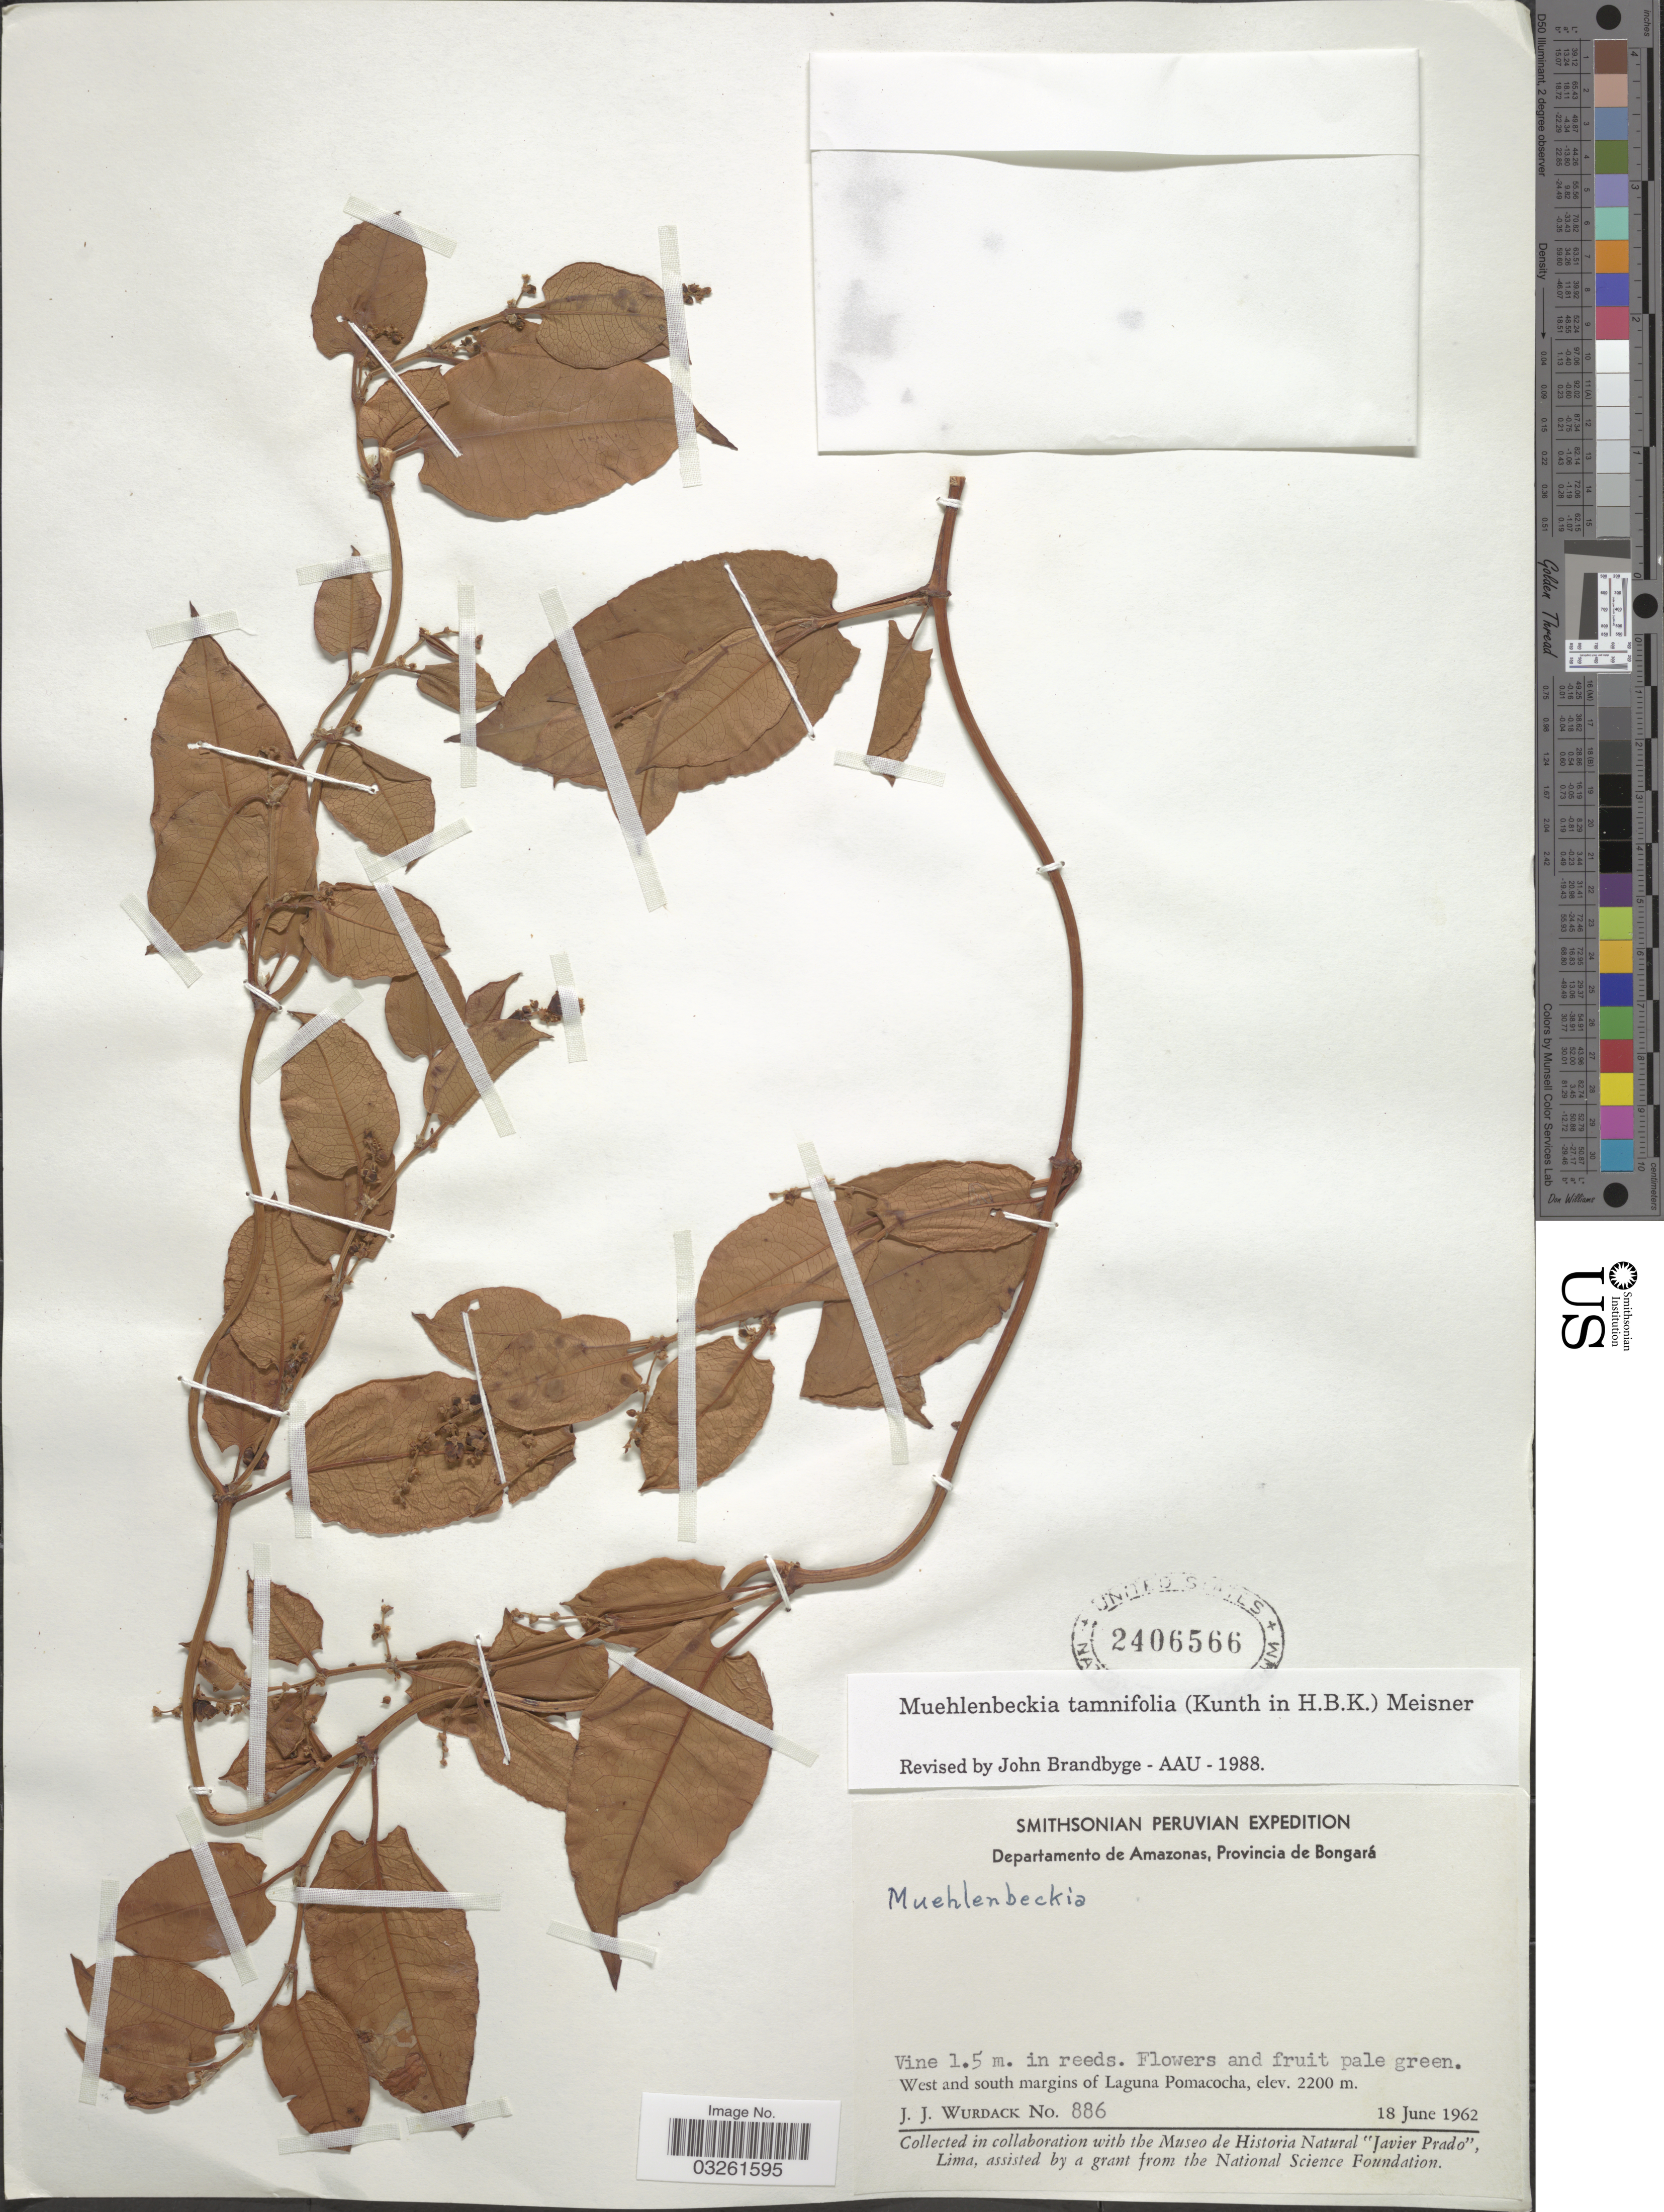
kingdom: Plantae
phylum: Tracheophyta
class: Magnoliopsida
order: Caryophyllales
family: Polygonaceae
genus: Muehlenbeckia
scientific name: Muehlenbeckia tamnifolia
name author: (Kunth) Meisn.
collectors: J. J. Wurdack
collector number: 886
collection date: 1962-06-18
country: Peru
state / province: Amazonas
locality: Departamento de Amazonas, Provincia de Bongará, West and south margins of Laguna Pomacocha.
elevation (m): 2200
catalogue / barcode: US 2406566